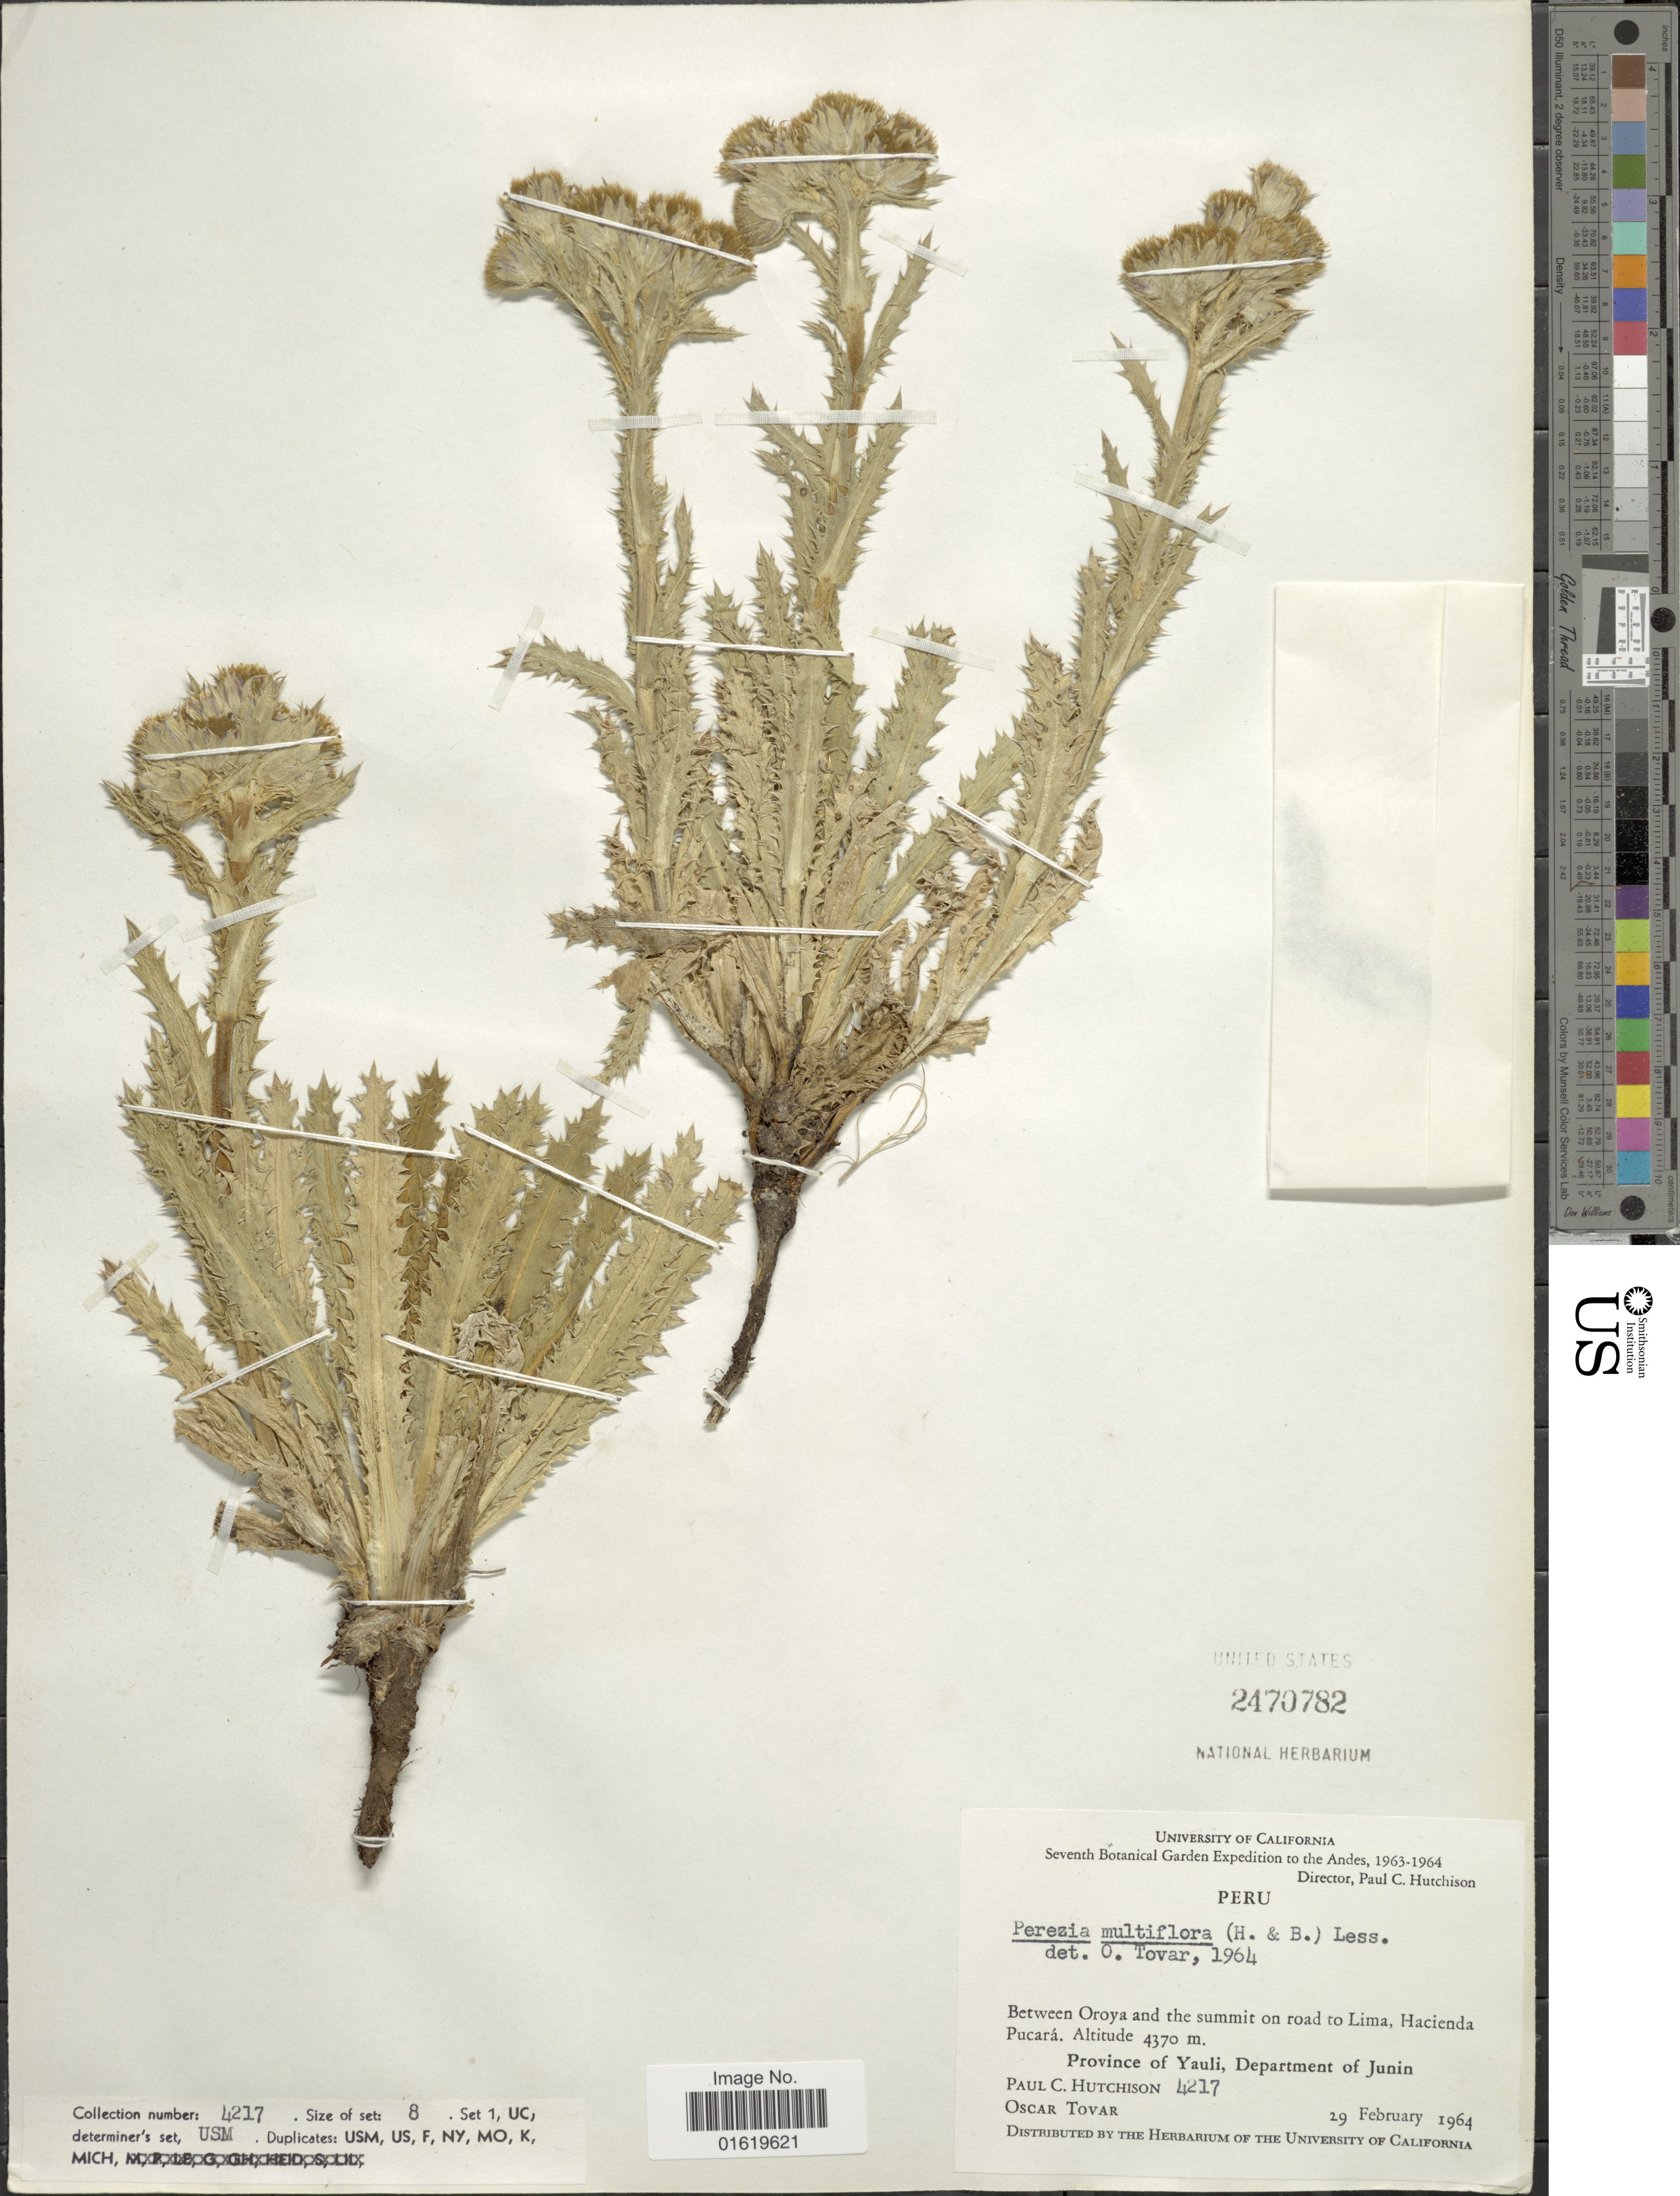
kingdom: Plantae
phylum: Tracheophyta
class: Magnoliopsida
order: Asterales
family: Asteraceae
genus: Perezia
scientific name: Perezia multiflora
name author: Less.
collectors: P. C. Hutchison & Ó. Tovar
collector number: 4217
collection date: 1964-02-29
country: Peru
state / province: Junín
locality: Between Oroya and the summit on road to Lima. Hacienda Pucará. Province of Yauli, Department of Junin.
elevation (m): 4370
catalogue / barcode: US 2470782